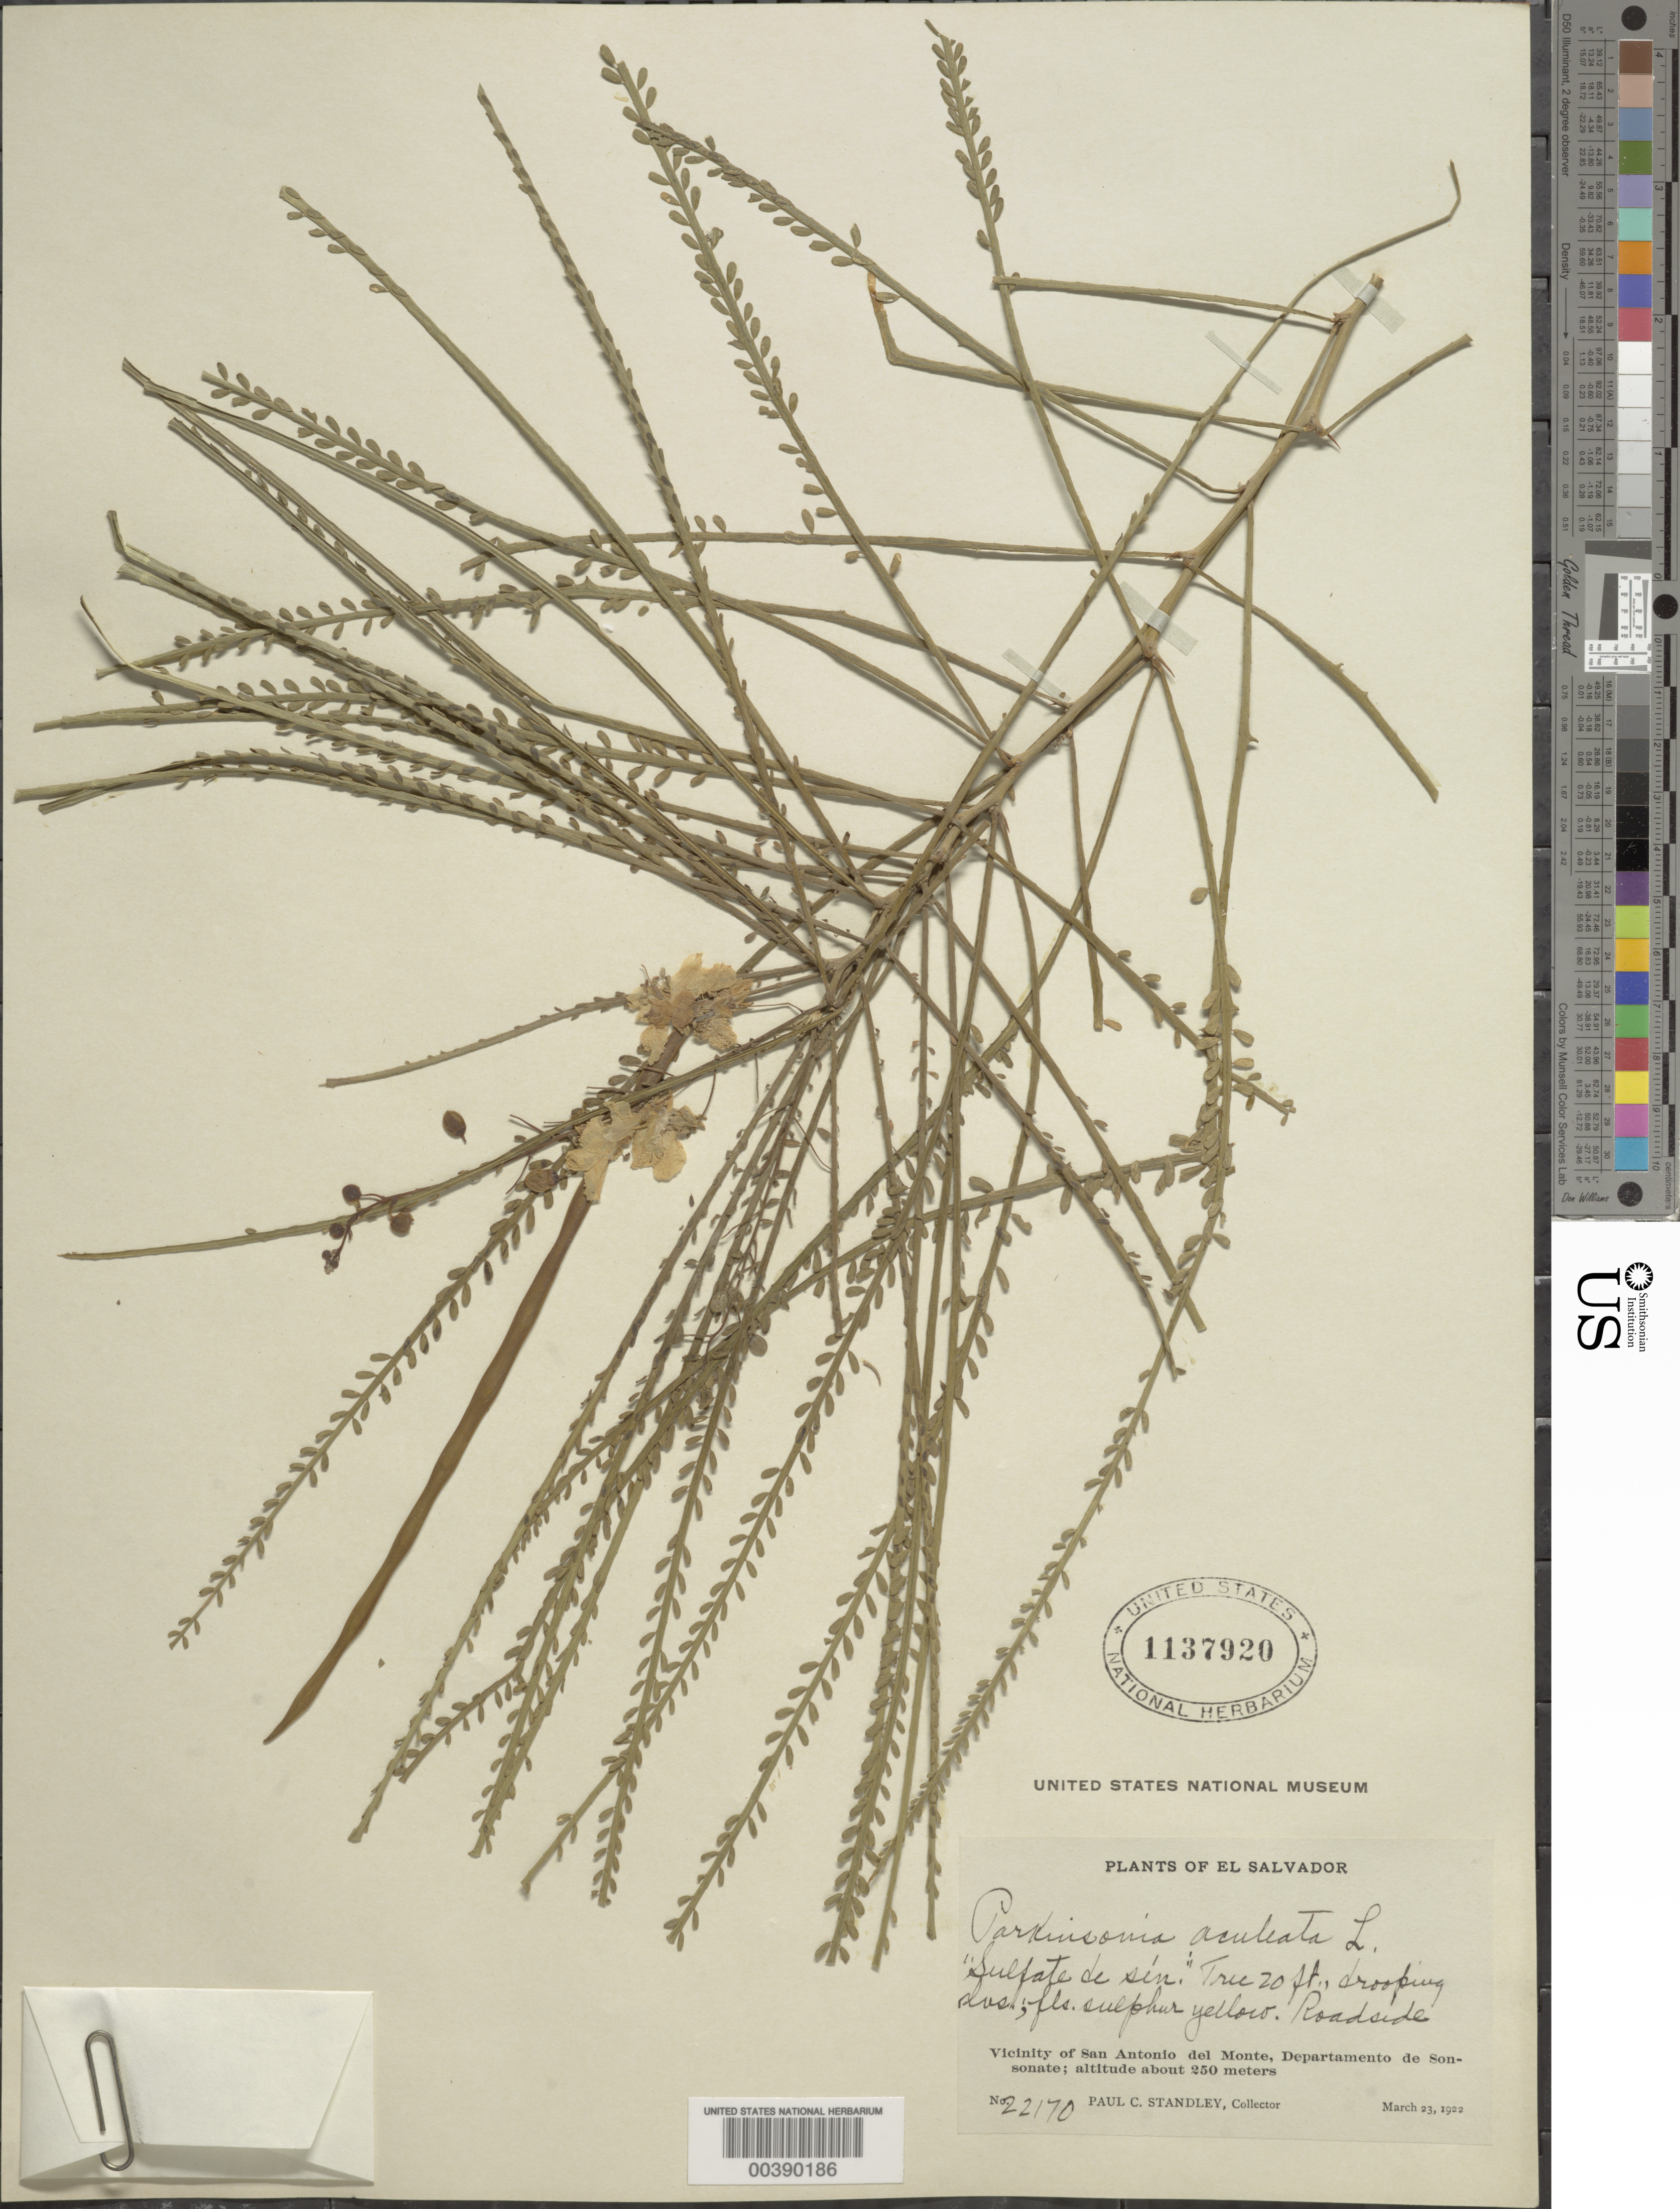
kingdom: Plantae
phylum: Tracheophyta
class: Magnoliopsida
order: Fabales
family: Fabaceae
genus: Parkinsonia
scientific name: Parkinsonia aculeata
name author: L.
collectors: P. C. Standley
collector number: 22170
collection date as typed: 23 Mar 1922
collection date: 1922-03-23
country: El Salvador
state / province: Sonsonate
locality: Vicinity of san antonio del monte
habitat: Roadside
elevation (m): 250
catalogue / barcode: US 1137920